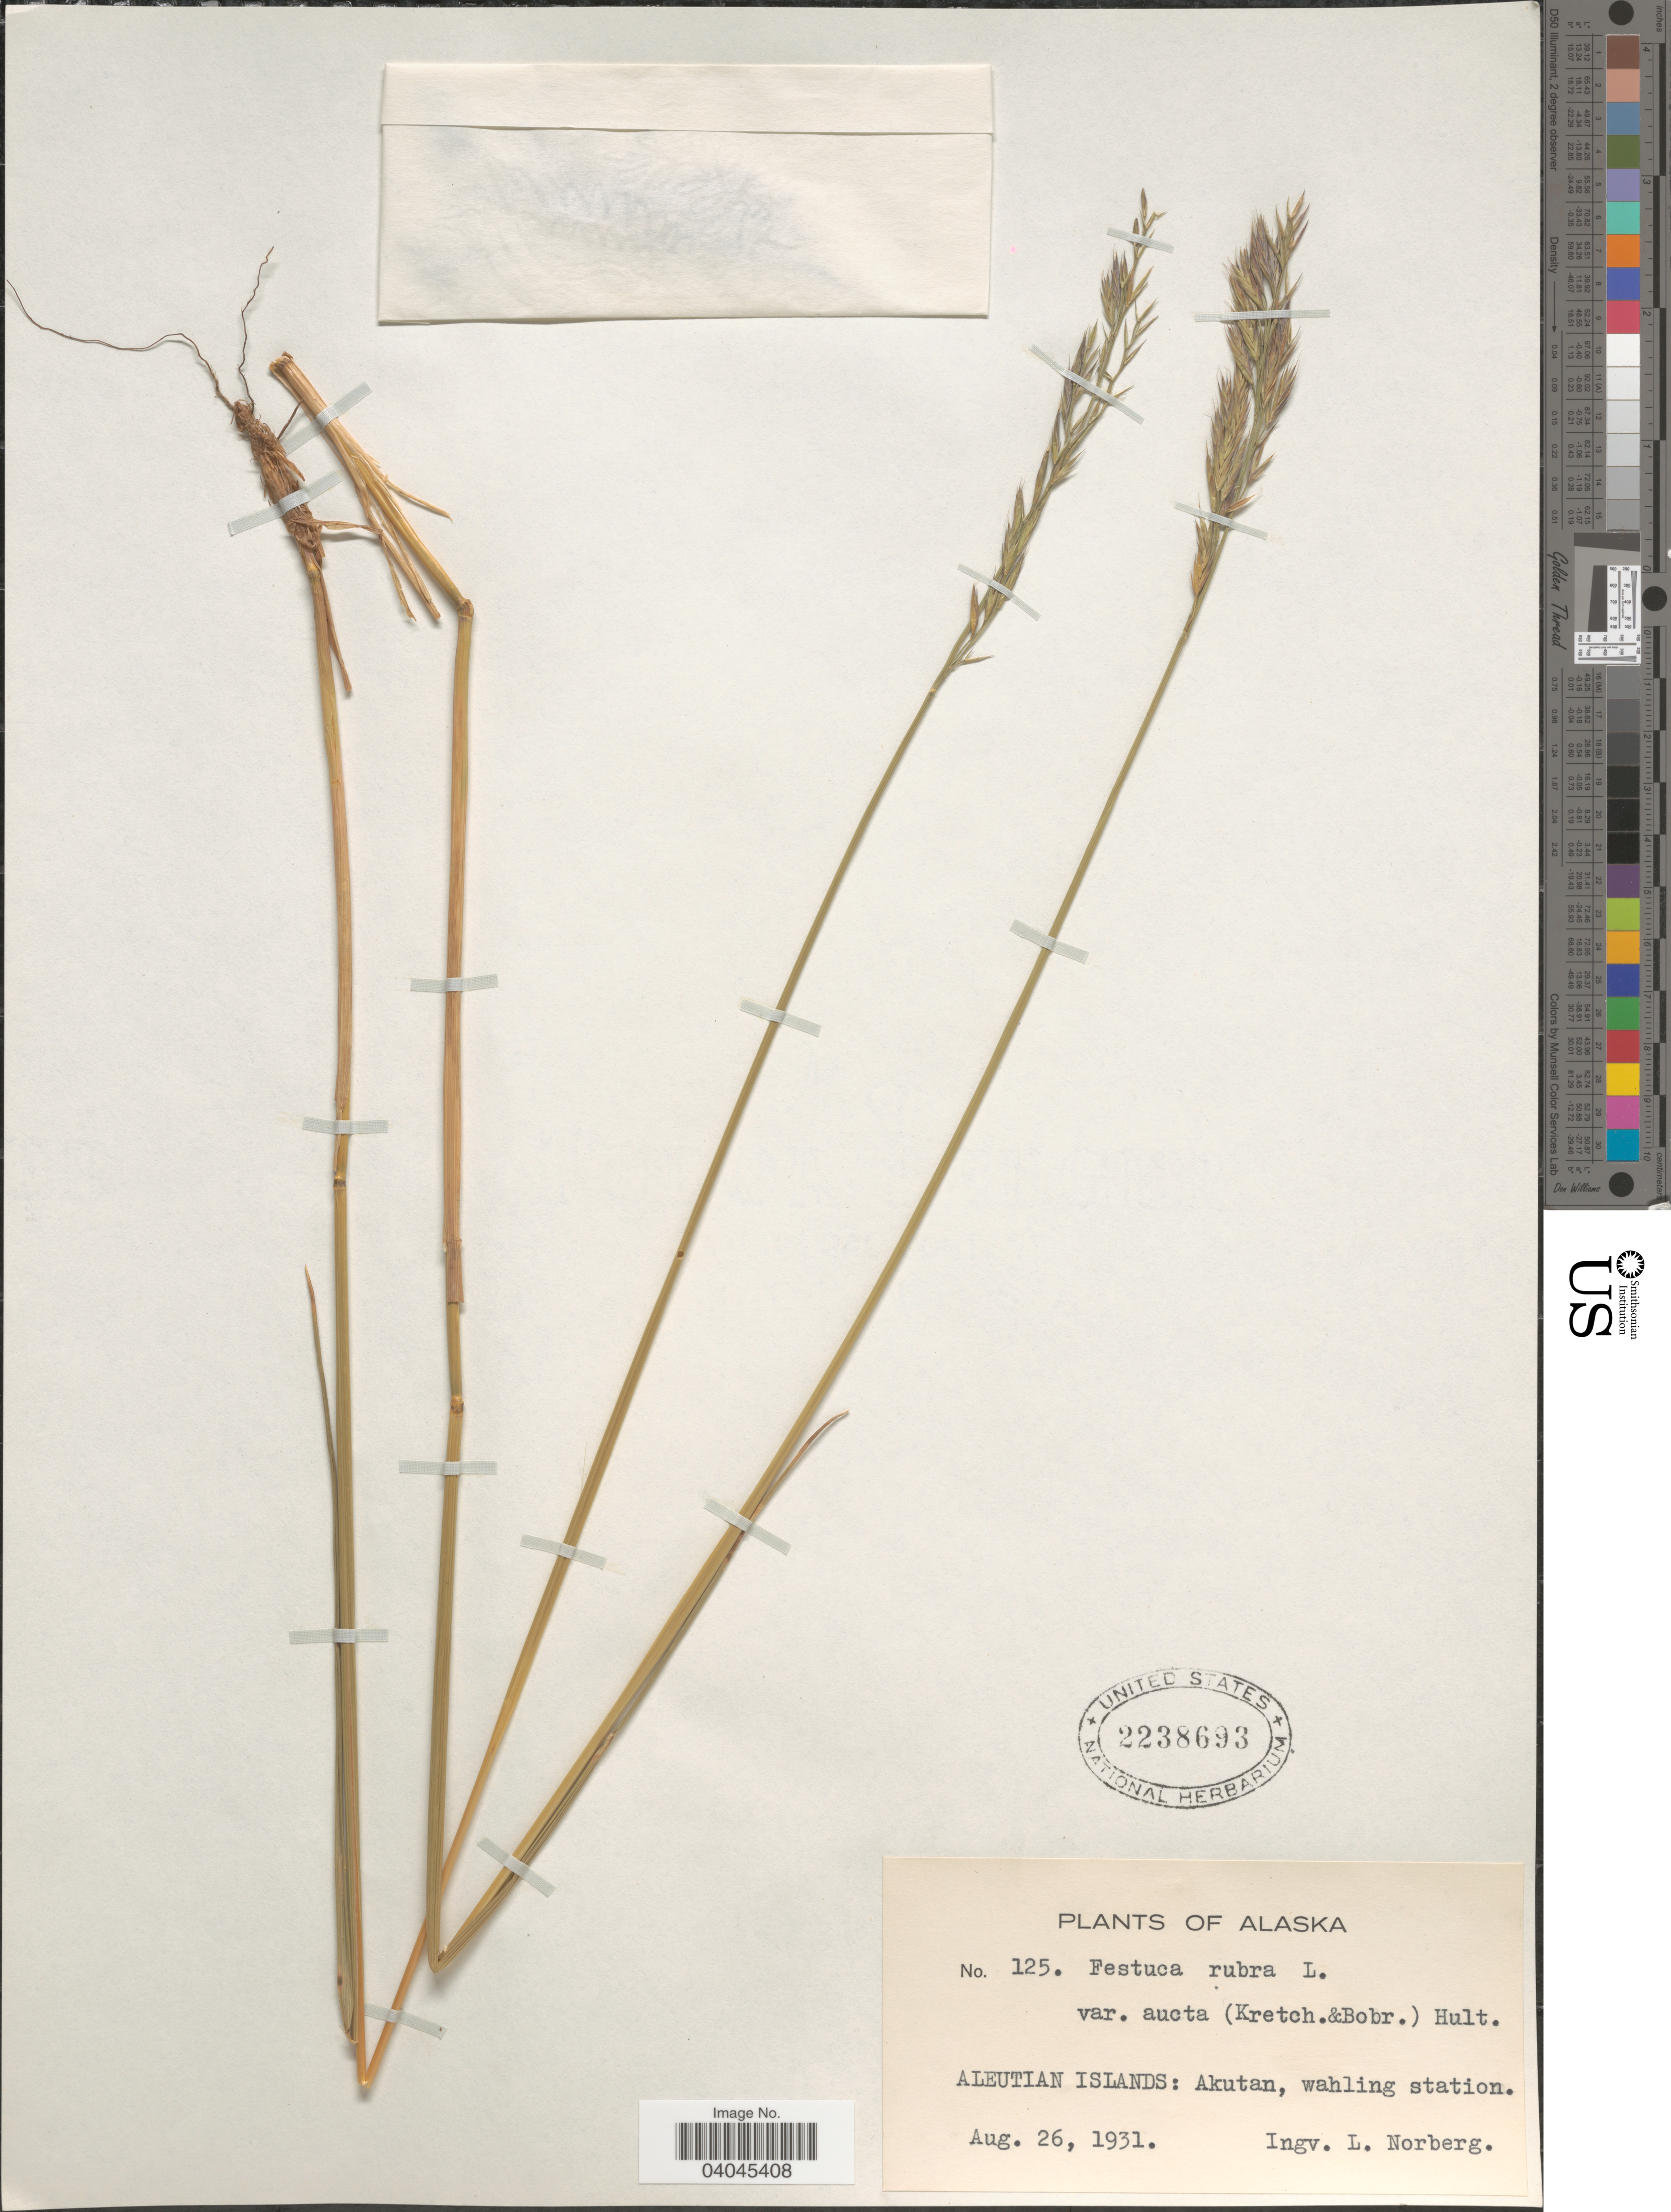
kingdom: Plantae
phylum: Tracheophyta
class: Liliopsida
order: Poales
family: Poaceae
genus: Festuca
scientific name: Festuca rubra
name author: L.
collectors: I. Norberg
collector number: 125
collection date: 1931-08-26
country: United States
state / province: Alaska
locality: Aleutian Islands: Akutan, wahling station.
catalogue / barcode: US 2238693